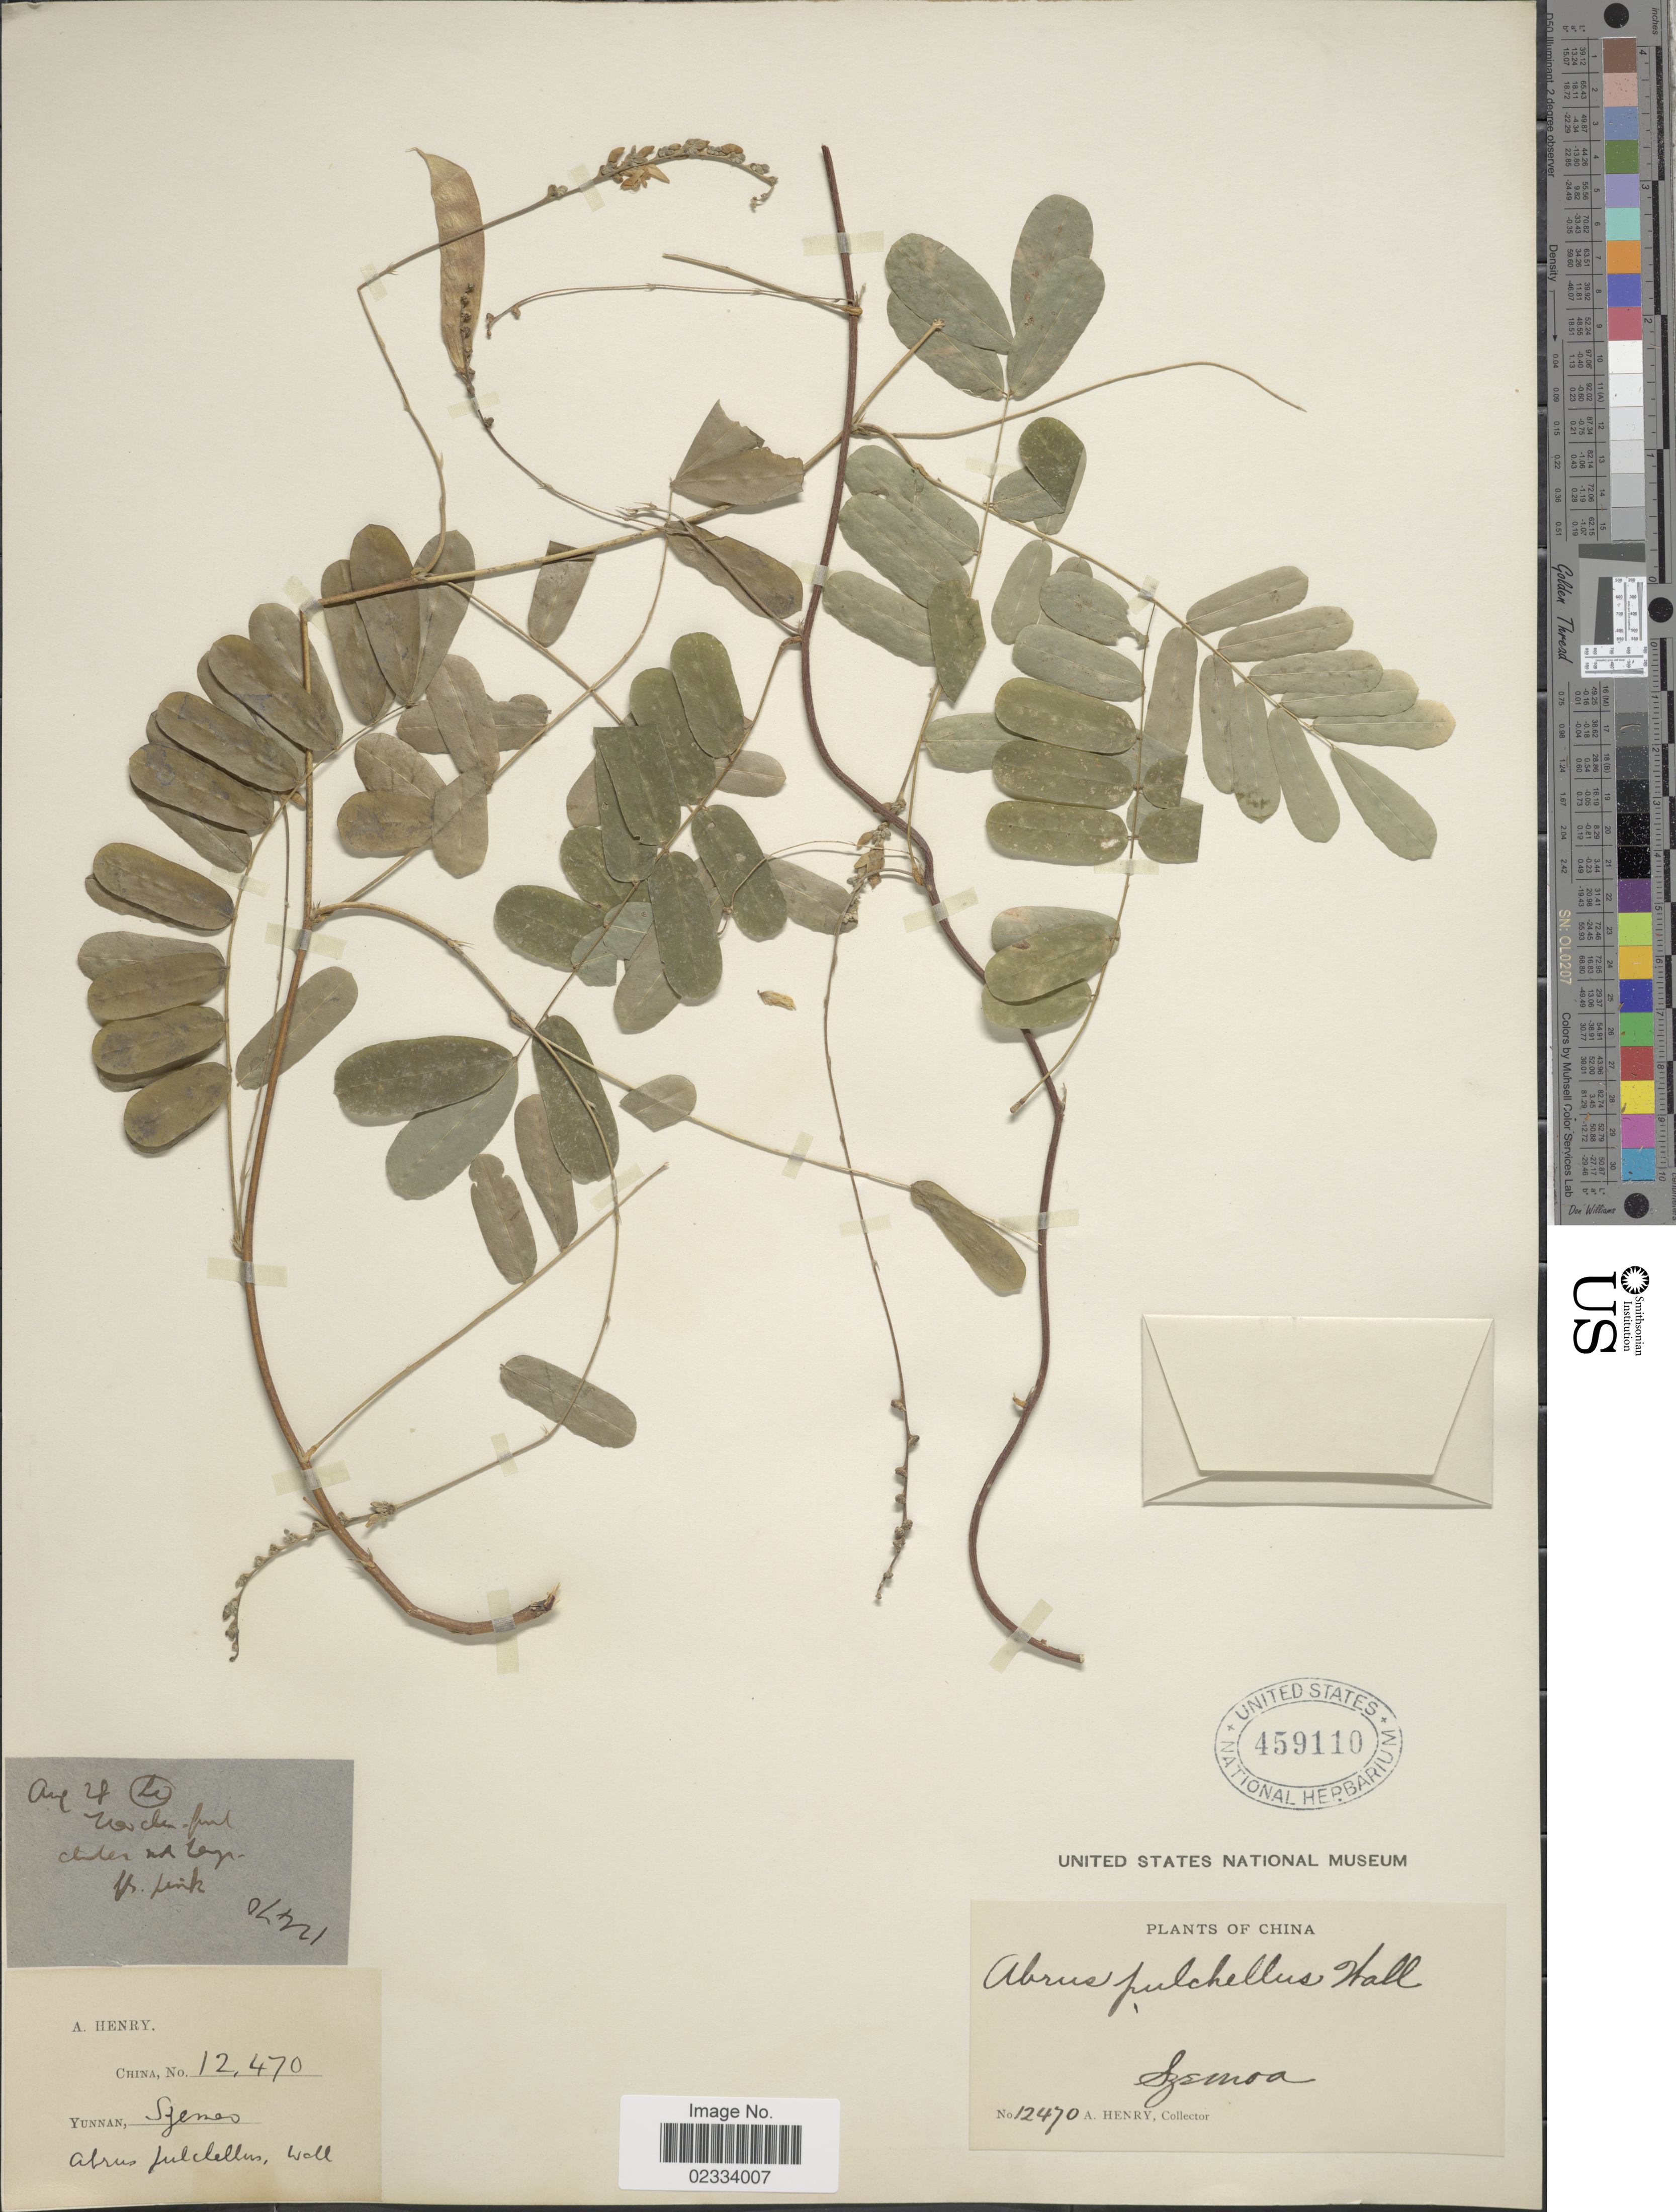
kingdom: Plantae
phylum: Tracheophyta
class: Magnoliopsida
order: Fabales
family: Fabaceae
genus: Abrus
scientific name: Abrus pulchellus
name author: Wall.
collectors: A. Henry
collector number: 12470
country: China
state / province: Yunnan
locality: Szemoa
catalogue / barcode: US 459110